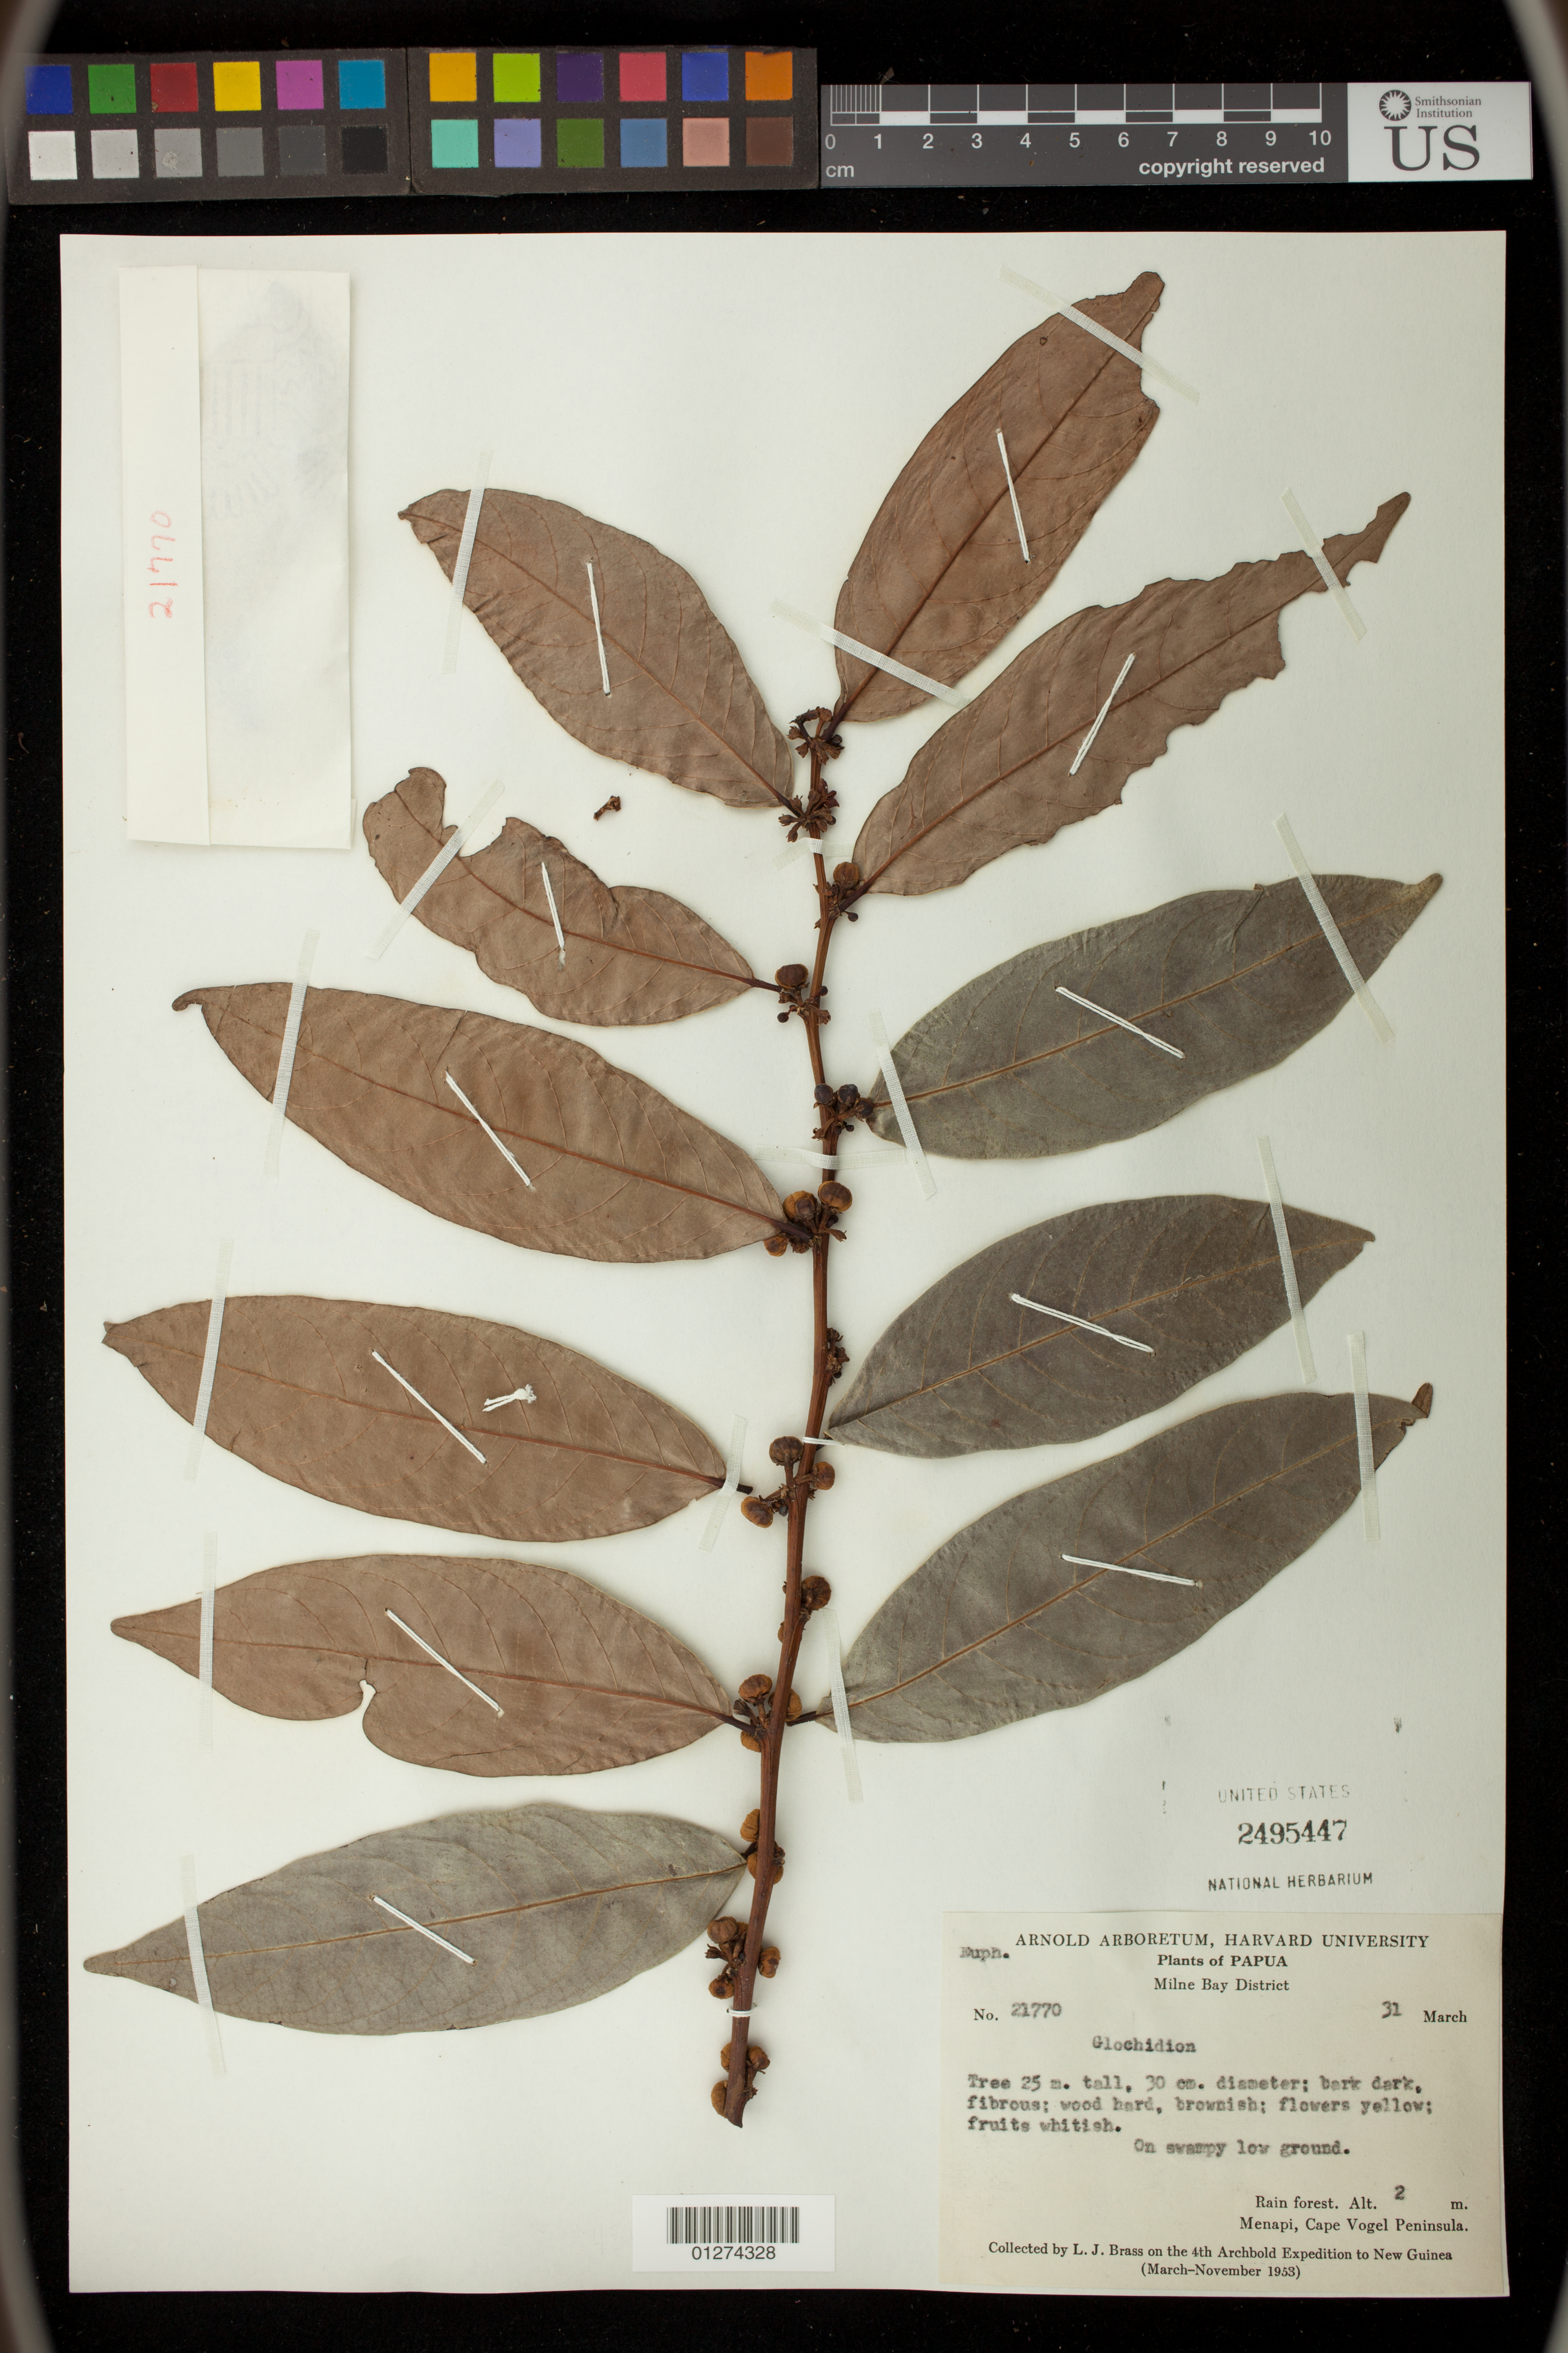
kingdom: Plantae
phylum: Tracheophyta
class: Magnoliopsida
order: Malpighiales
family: Phyllanthaceae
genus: Glochidion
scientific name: Glochidion sp.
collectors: L. J. Brass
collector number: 21770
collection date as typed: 31 Mar 1953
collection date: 1953-03-31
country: Papua New Guinea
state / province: Milne Bay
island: New Guinea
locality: Menapi, cape vogel peninsula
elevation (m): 2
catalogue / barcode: US 2495447